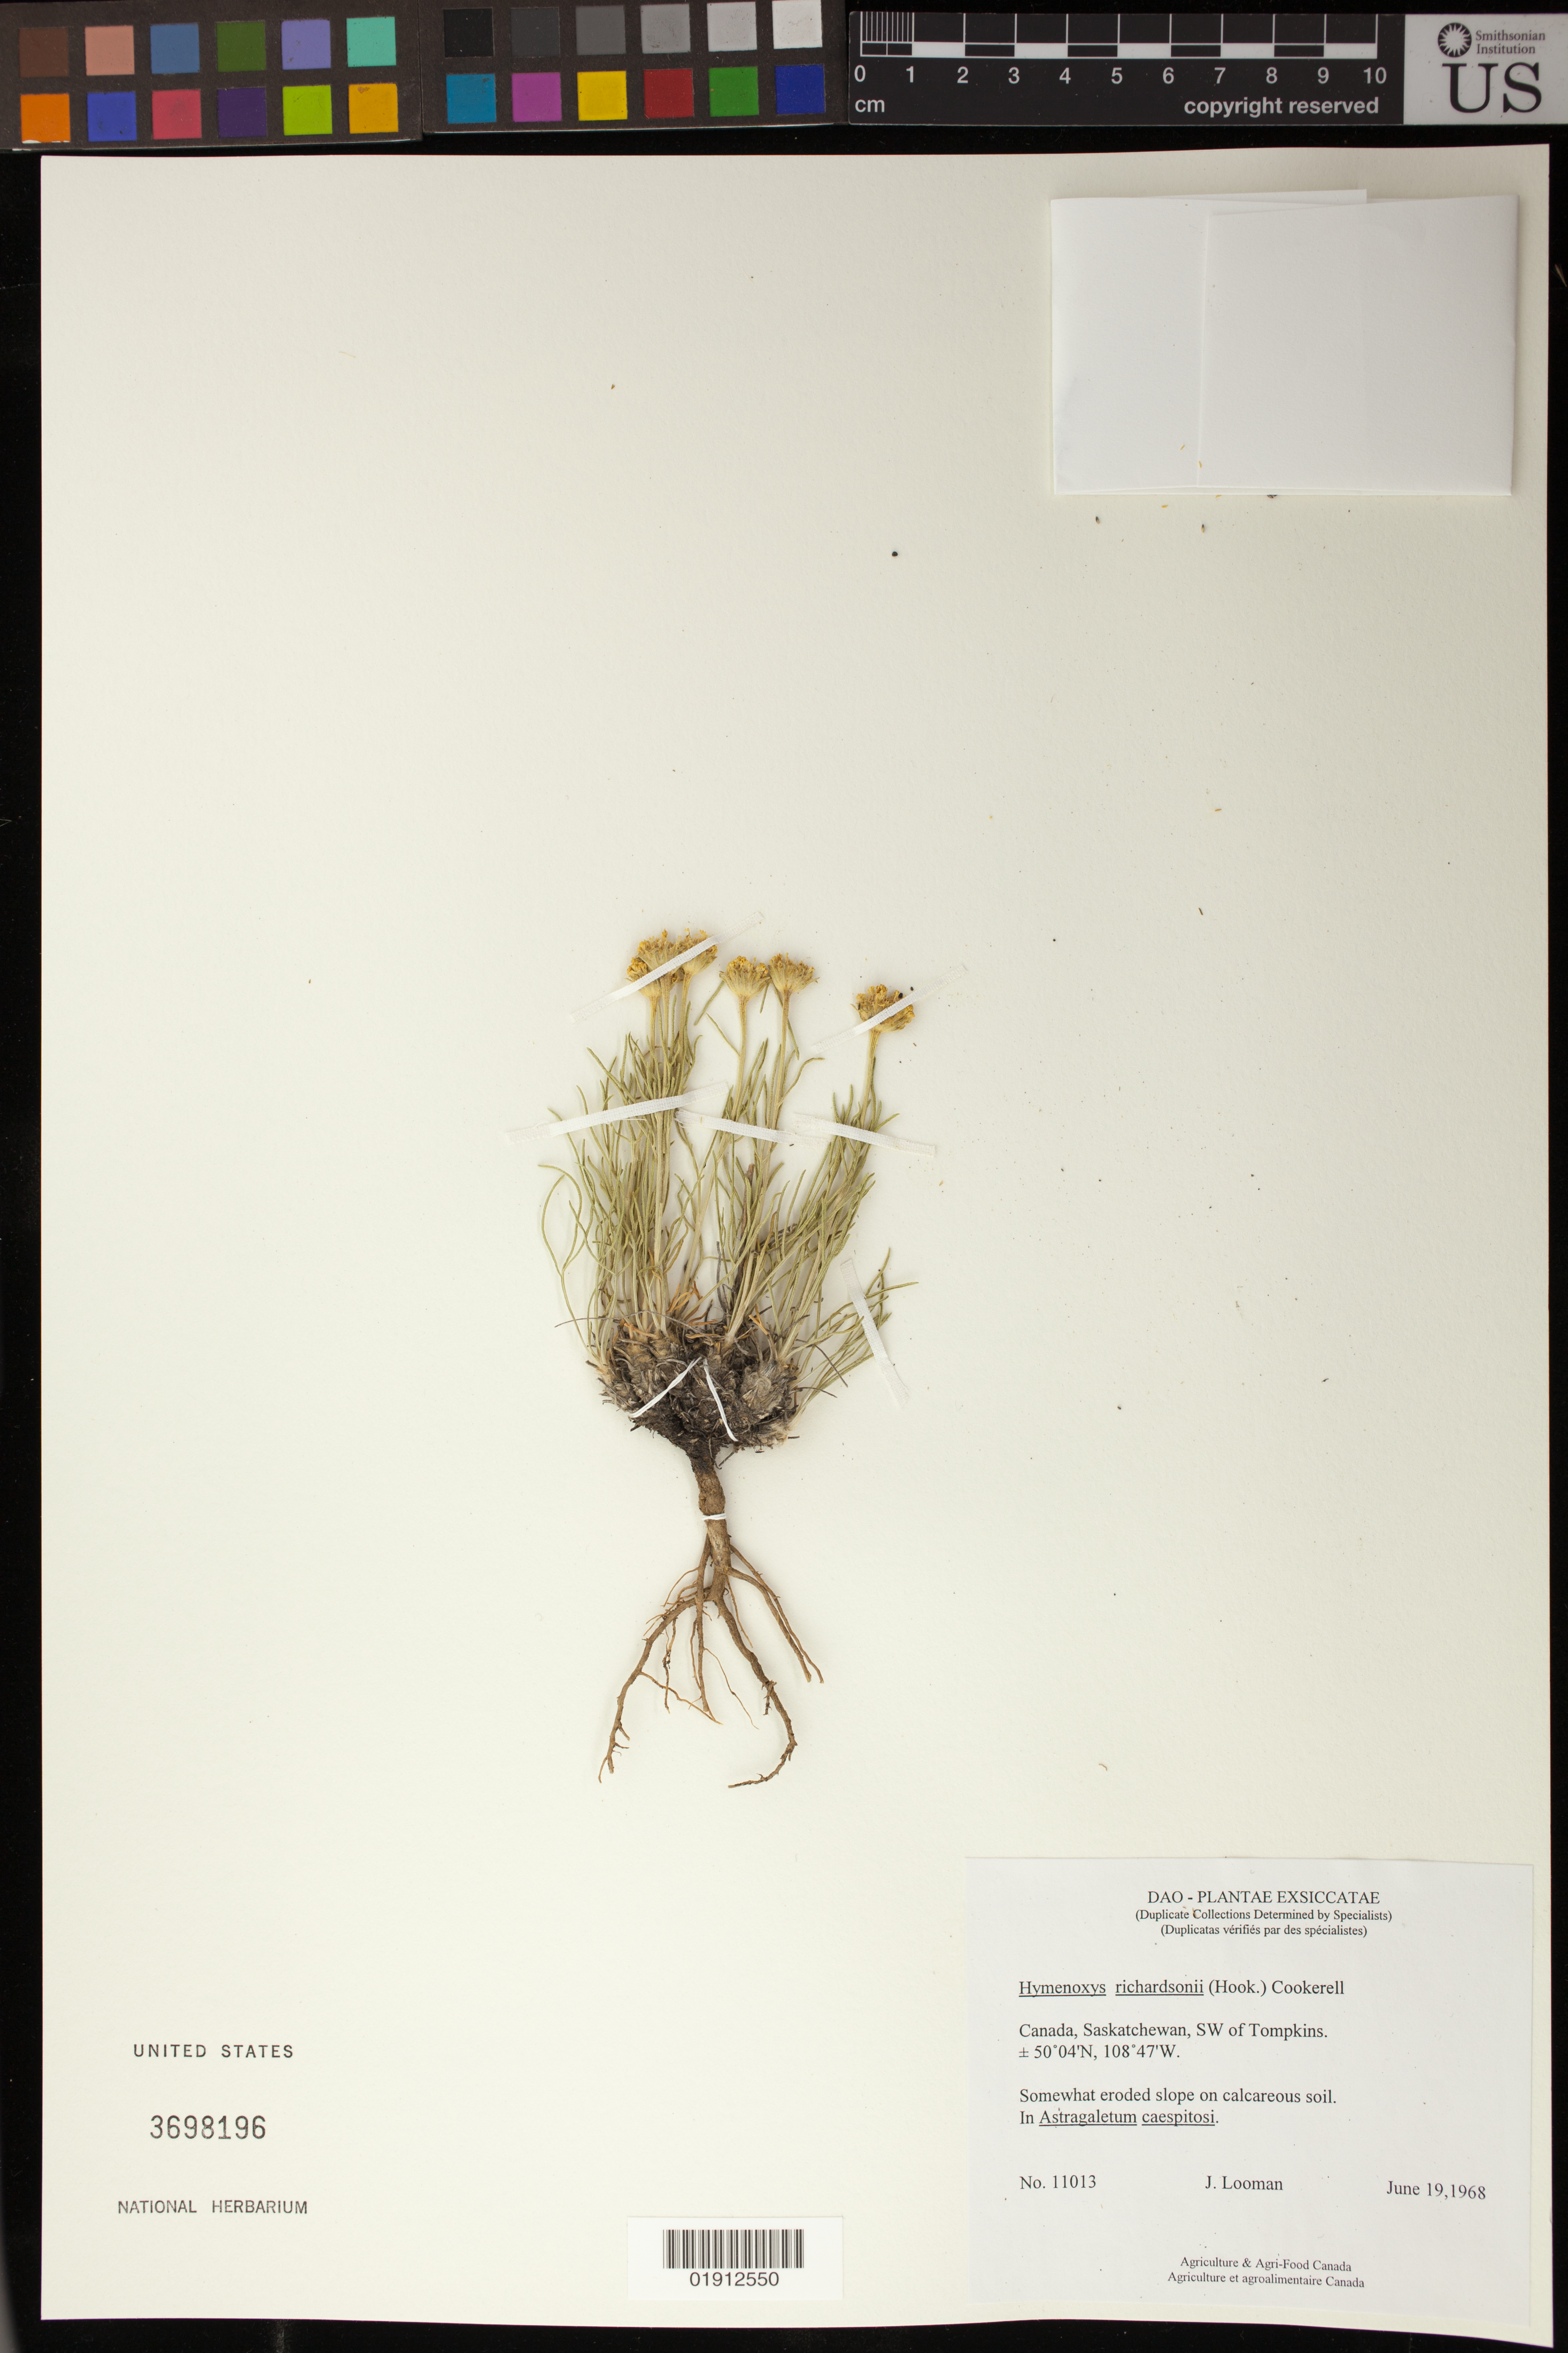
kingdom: Plantae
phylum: Tracheophyta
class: Magnoliopsida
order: Asterales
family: Asteraceae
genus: Hymenoxys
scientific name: Hymenoxys richardsonii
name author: (Hook.) Cockerell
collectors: J. Looman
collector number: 11013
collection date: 1968-06-19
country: Canada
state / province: Saskatchewan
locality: SW of Tompkins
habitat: Somewhat eroded slope on calcareous soil.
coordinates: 50 04 N, 108 47 W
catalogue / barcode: US 3698196